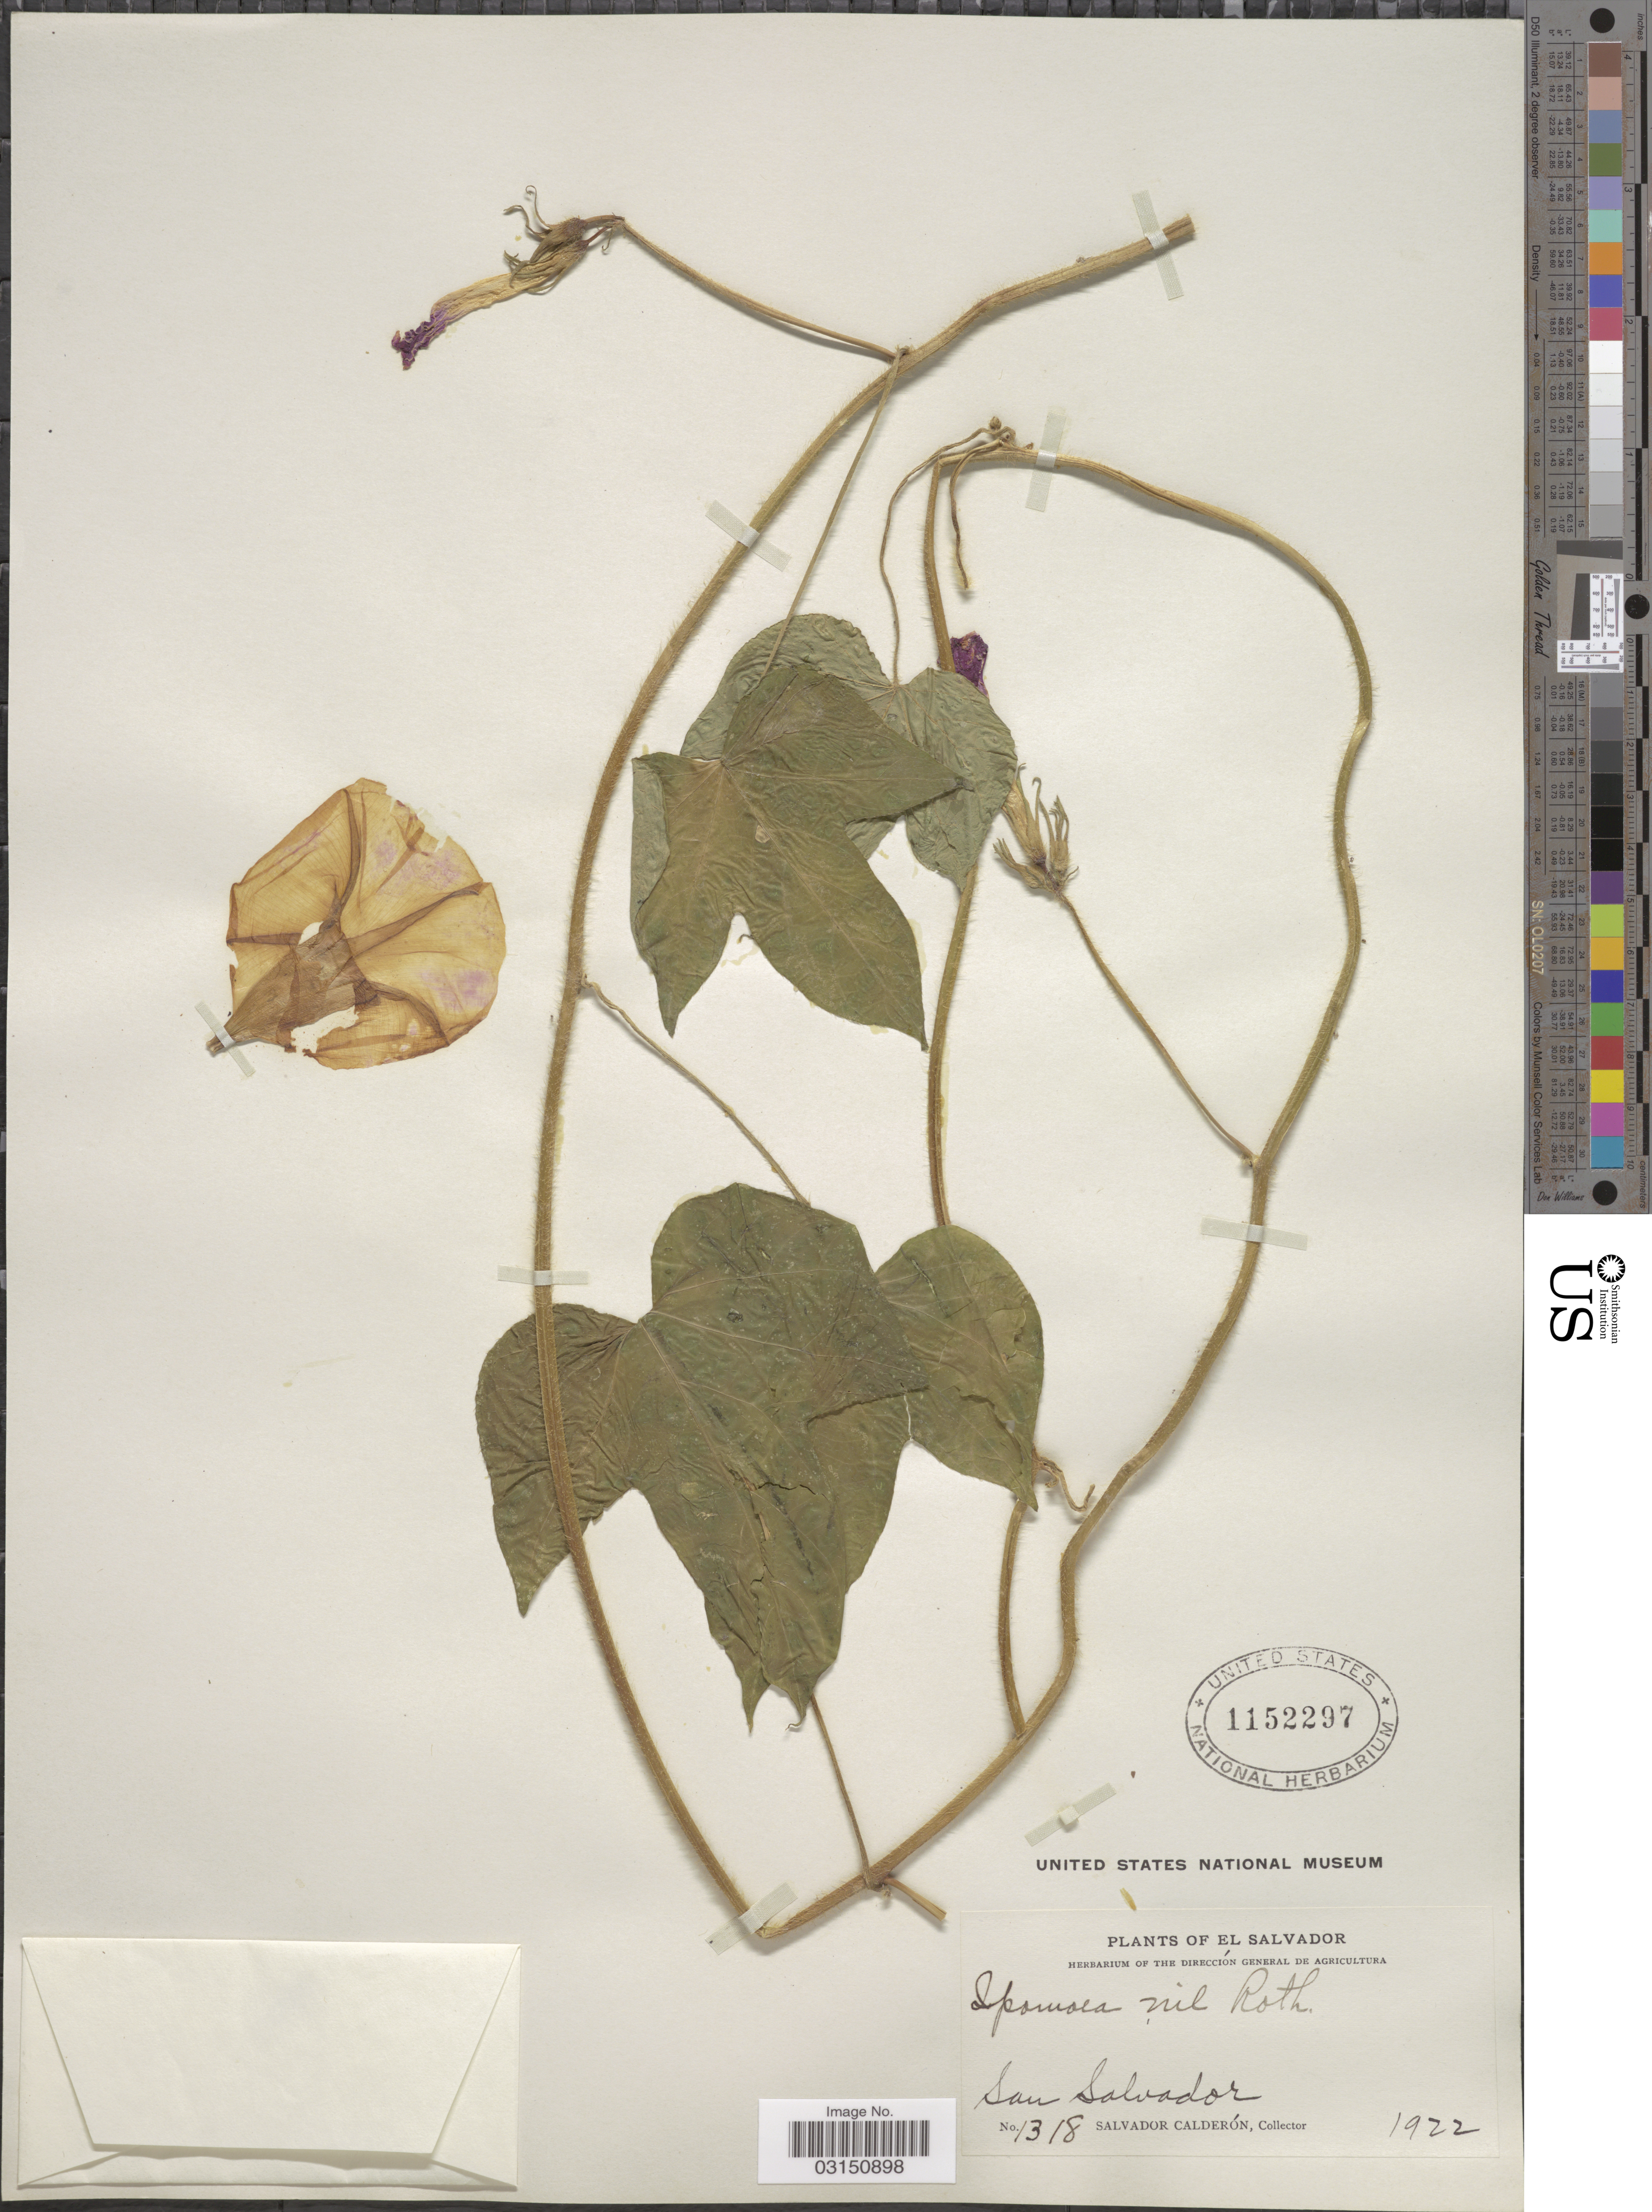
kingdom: Plantae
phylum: Tracheophyta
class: Magnoliopsida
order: Solanales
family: Convolvulaceae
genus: Ipomoea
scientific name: Ipomoea nil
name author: (L.) Roth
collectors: S. Calderón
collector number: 1318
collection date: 1922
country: El Salvador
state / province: San Salvador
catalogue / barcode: US 1152297